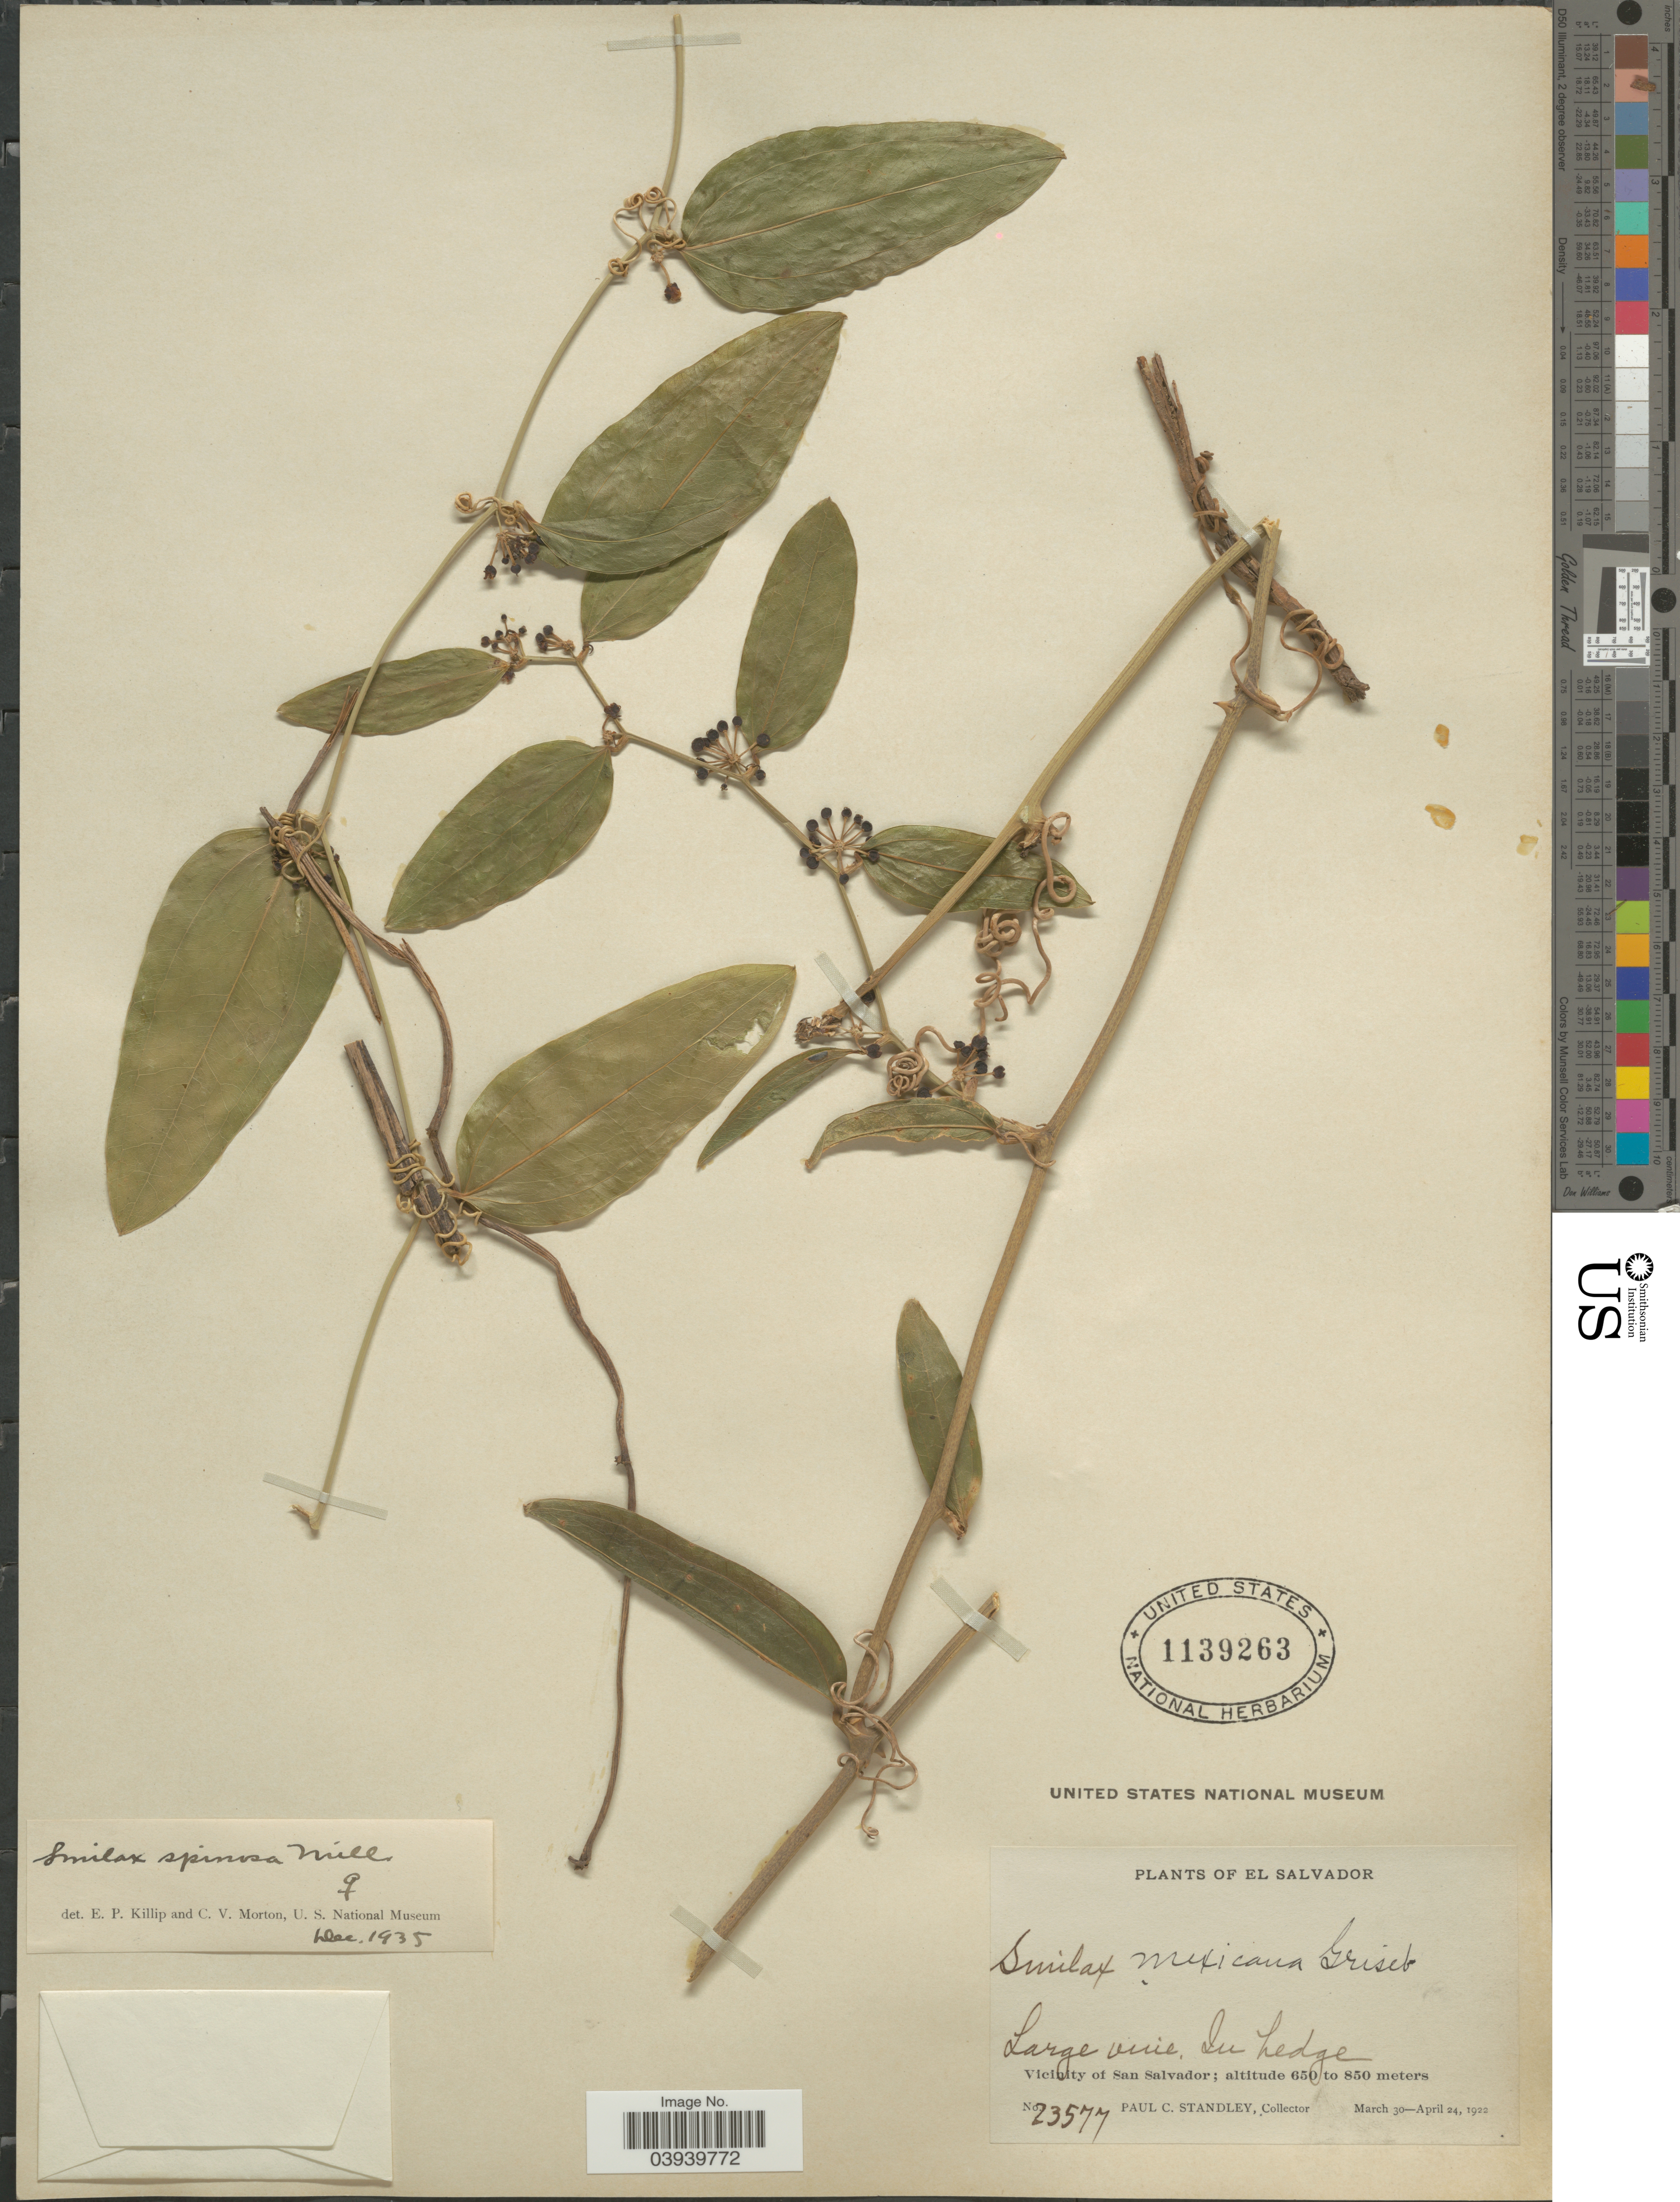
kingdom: Plantae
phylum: Tracheophyta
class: Liliopsida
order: Liliales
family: Smilacaceae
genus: Smilax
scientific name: Smilax spinosa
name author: Mill.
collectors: P. C. Standley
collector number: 23577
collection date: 1922-03-30/1922-04-24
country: El Salvador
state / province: San Salvador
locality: Vicinity of San Salvador.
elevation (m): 650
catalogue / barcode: US 1139263